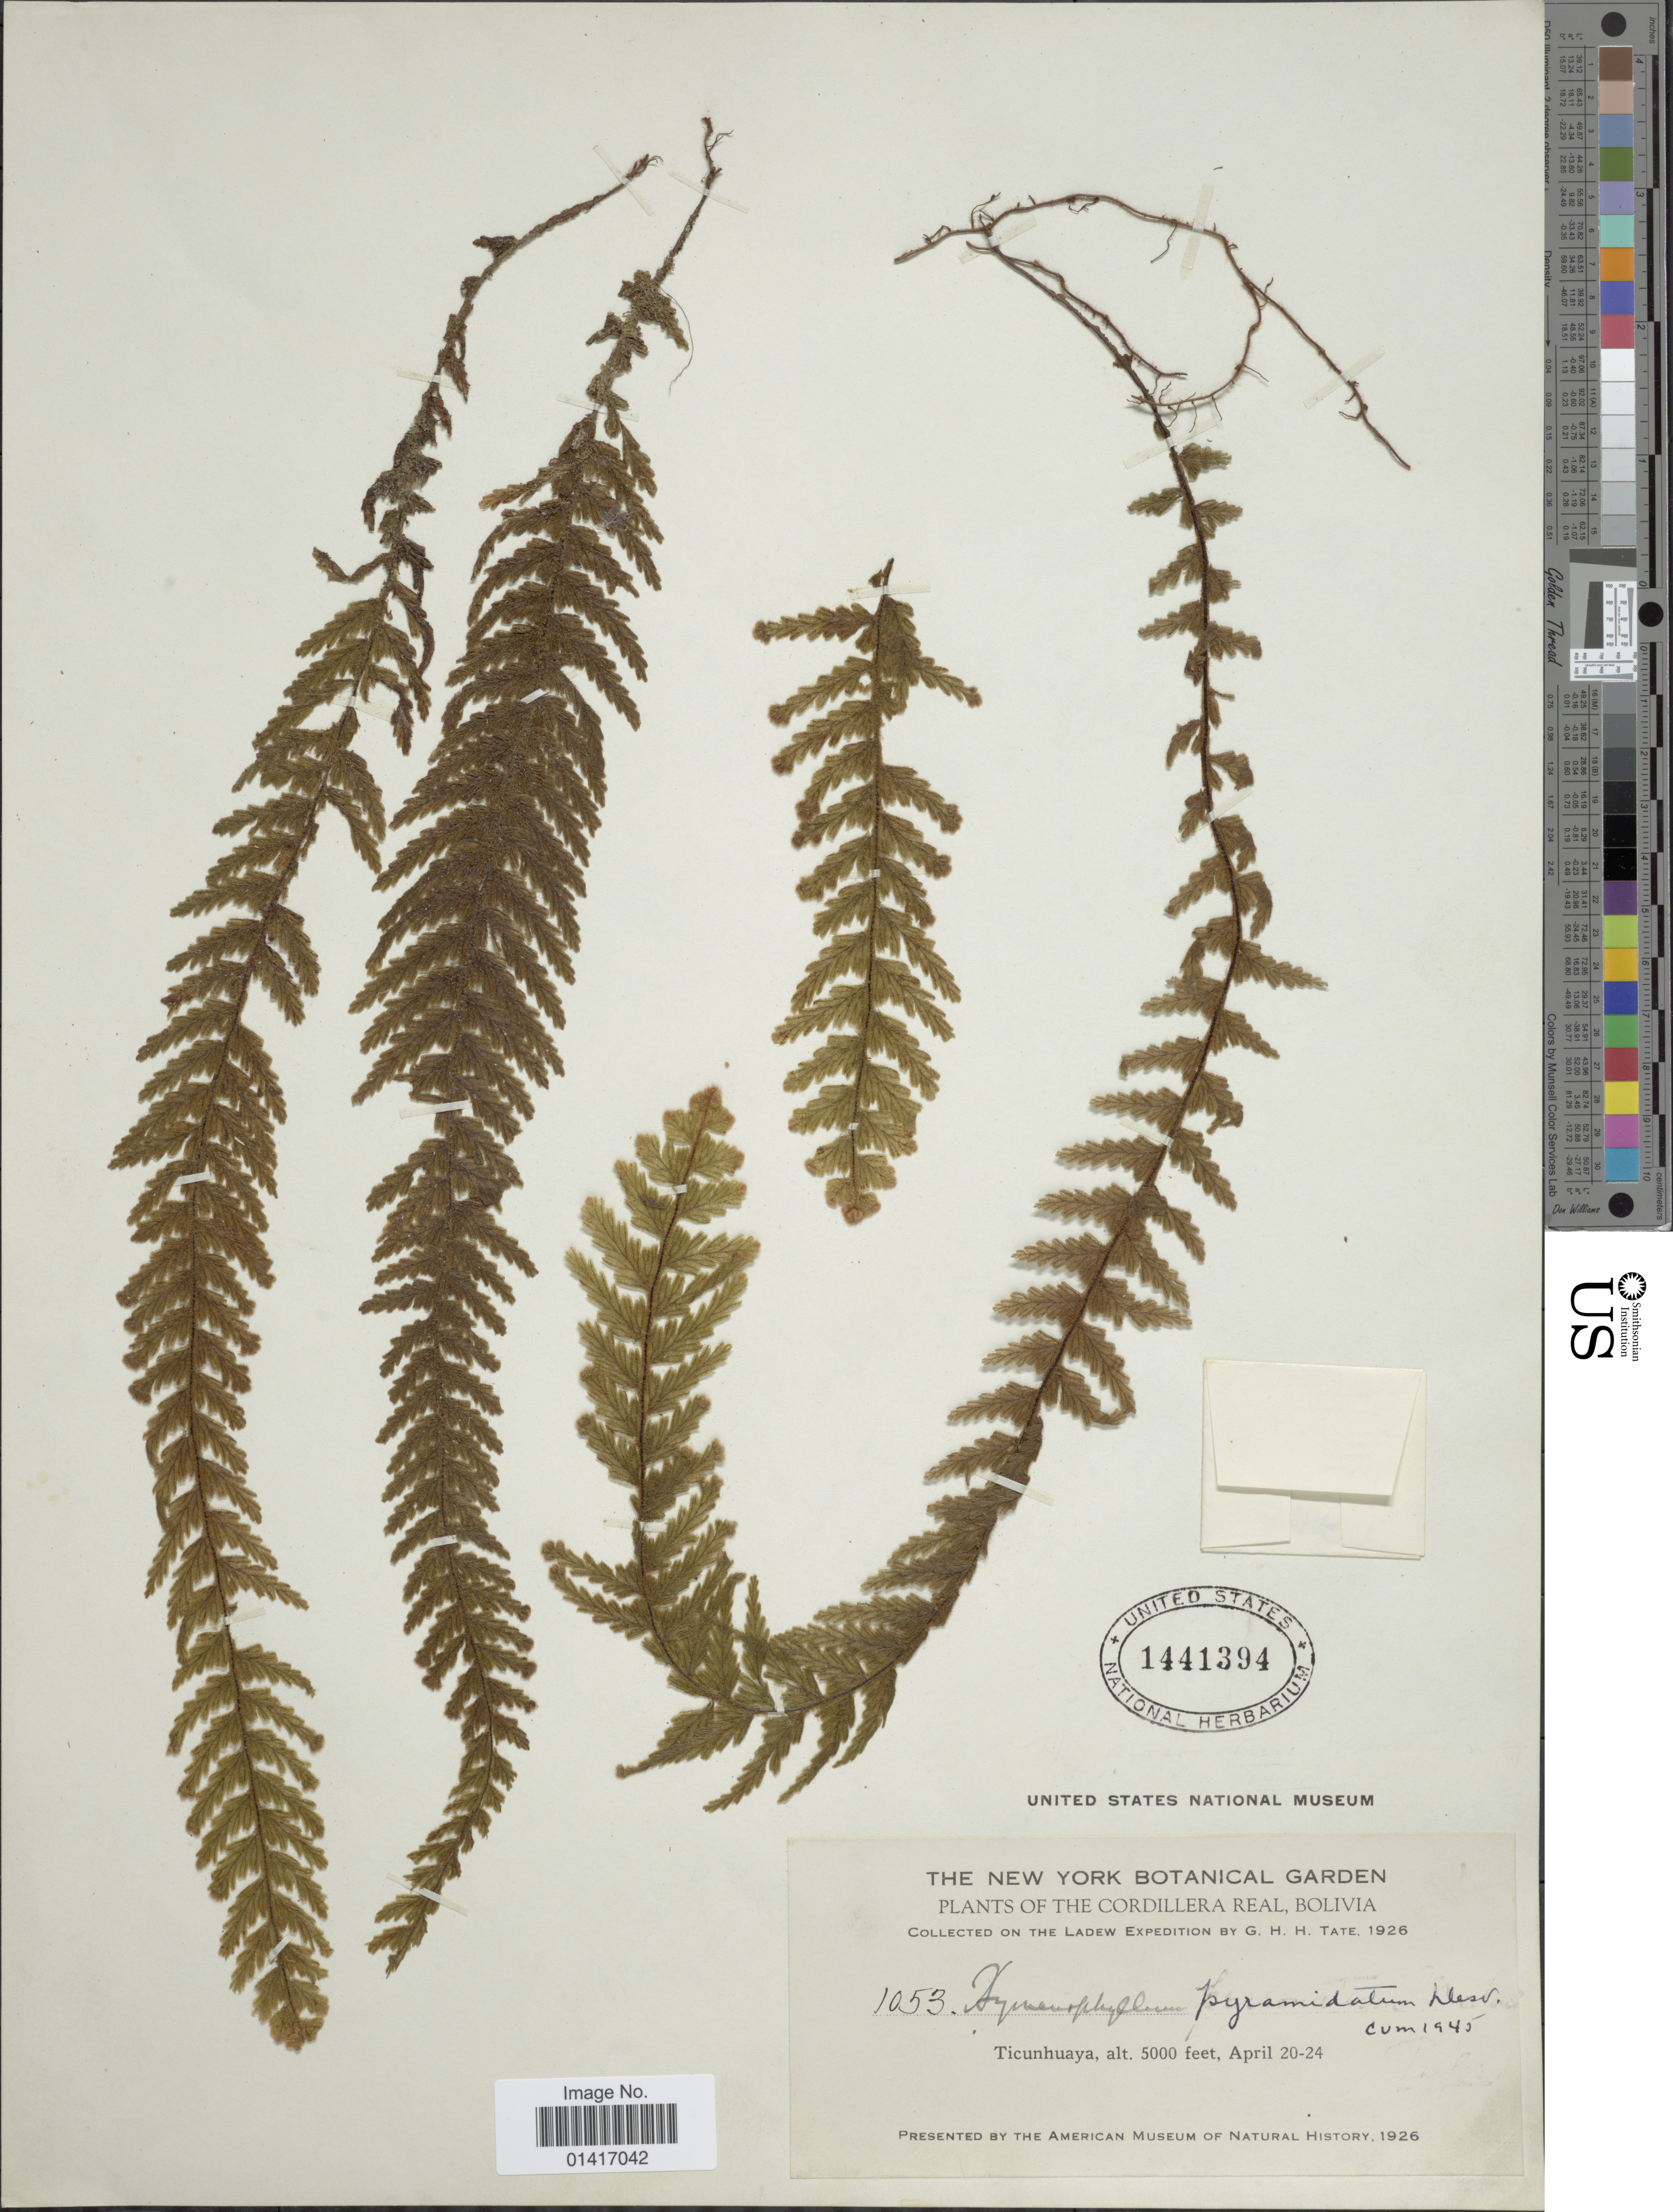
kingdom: Plantae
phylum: Tracheophyta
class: Polypodiopsida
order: Hymenophyllales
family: Hymenophyllaceae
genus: Hymenophyllum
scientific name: Hymenophyllum pyramidatum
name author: Desv.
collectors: H. Tate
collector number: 1053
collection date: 1926-04-20/1926-04-24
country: Bolivia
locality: Ticunhuaya.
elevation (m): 1524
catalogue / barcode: US 1441394